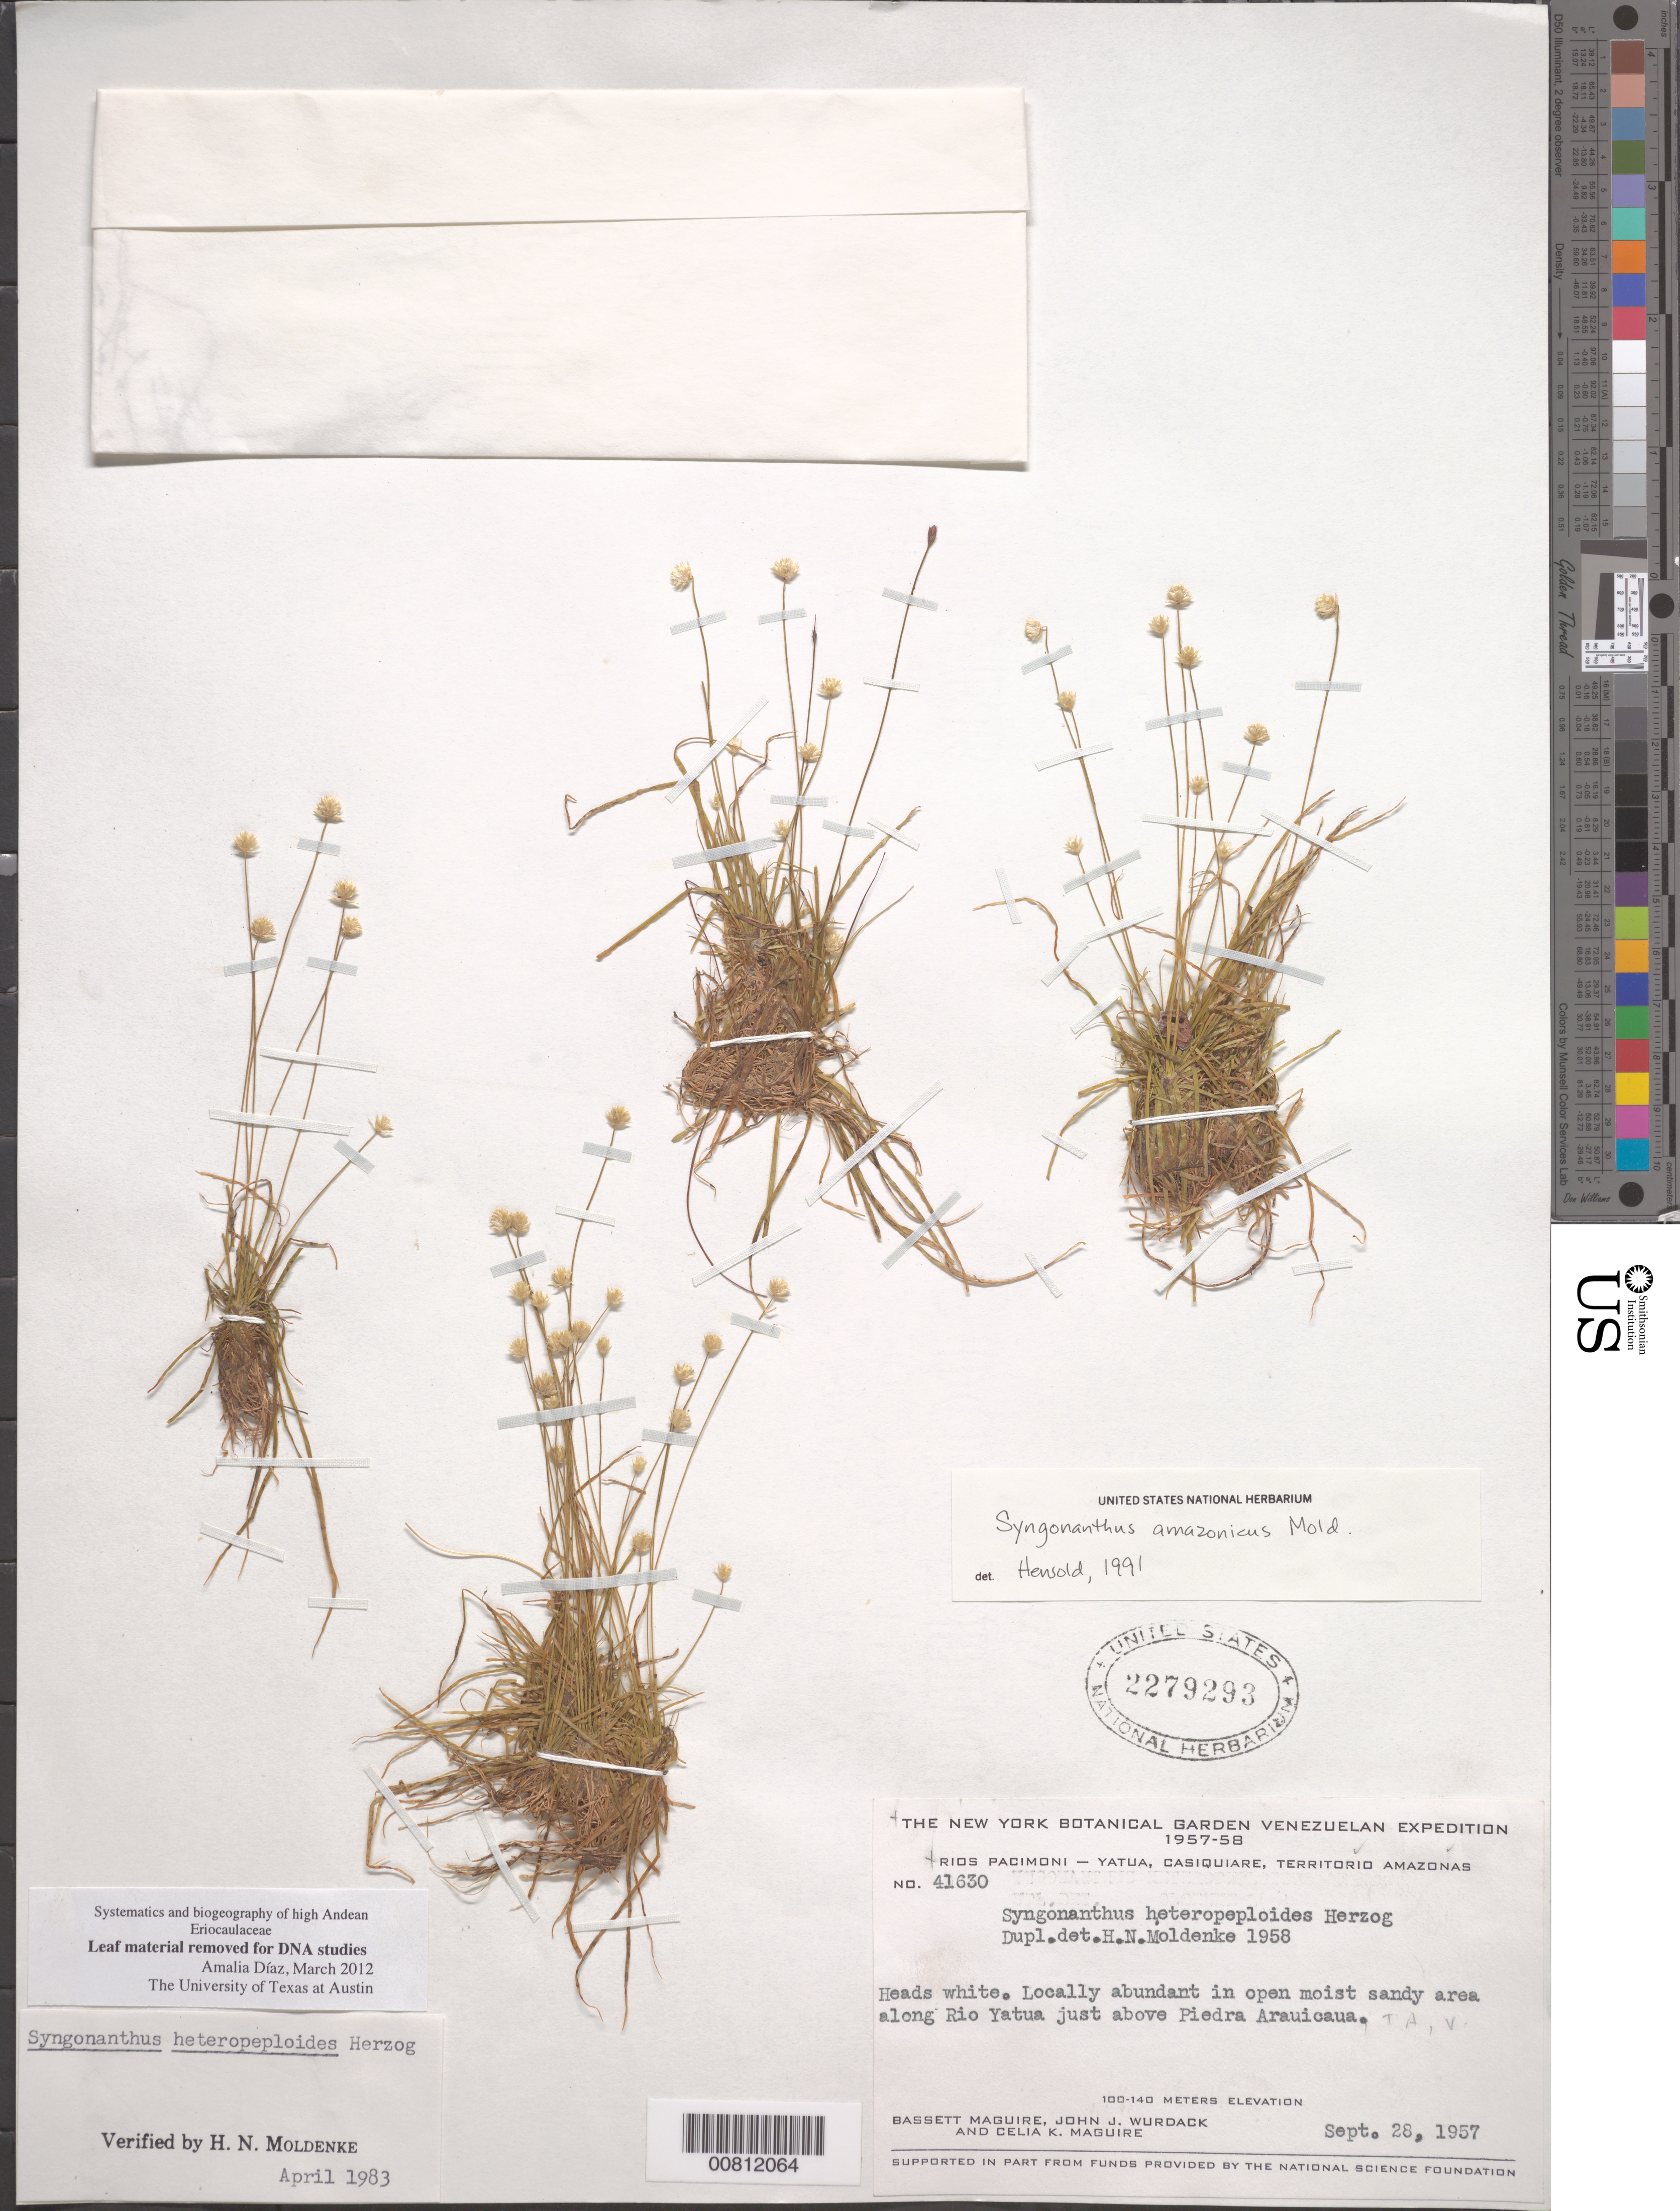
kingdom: Plantae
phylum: Tracheophyta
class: Liliopsida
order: Poales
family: Eriocaulaceae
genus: Syngonanthus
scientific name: Syngonanthus amazonicus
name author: Moldenke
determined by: Hensold, N.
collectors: B. Maguire, J. J. Wurdack & C. K. Maguire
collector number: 41630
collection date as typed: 28-Sep-57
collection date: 1957-09-28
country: Venezuela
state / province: Amazonas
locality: Río Pacimoni, Río Yatua, just above Piedra Arauicaua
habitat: Open moist sandy area along river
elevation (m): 100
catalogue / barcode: US 2279293